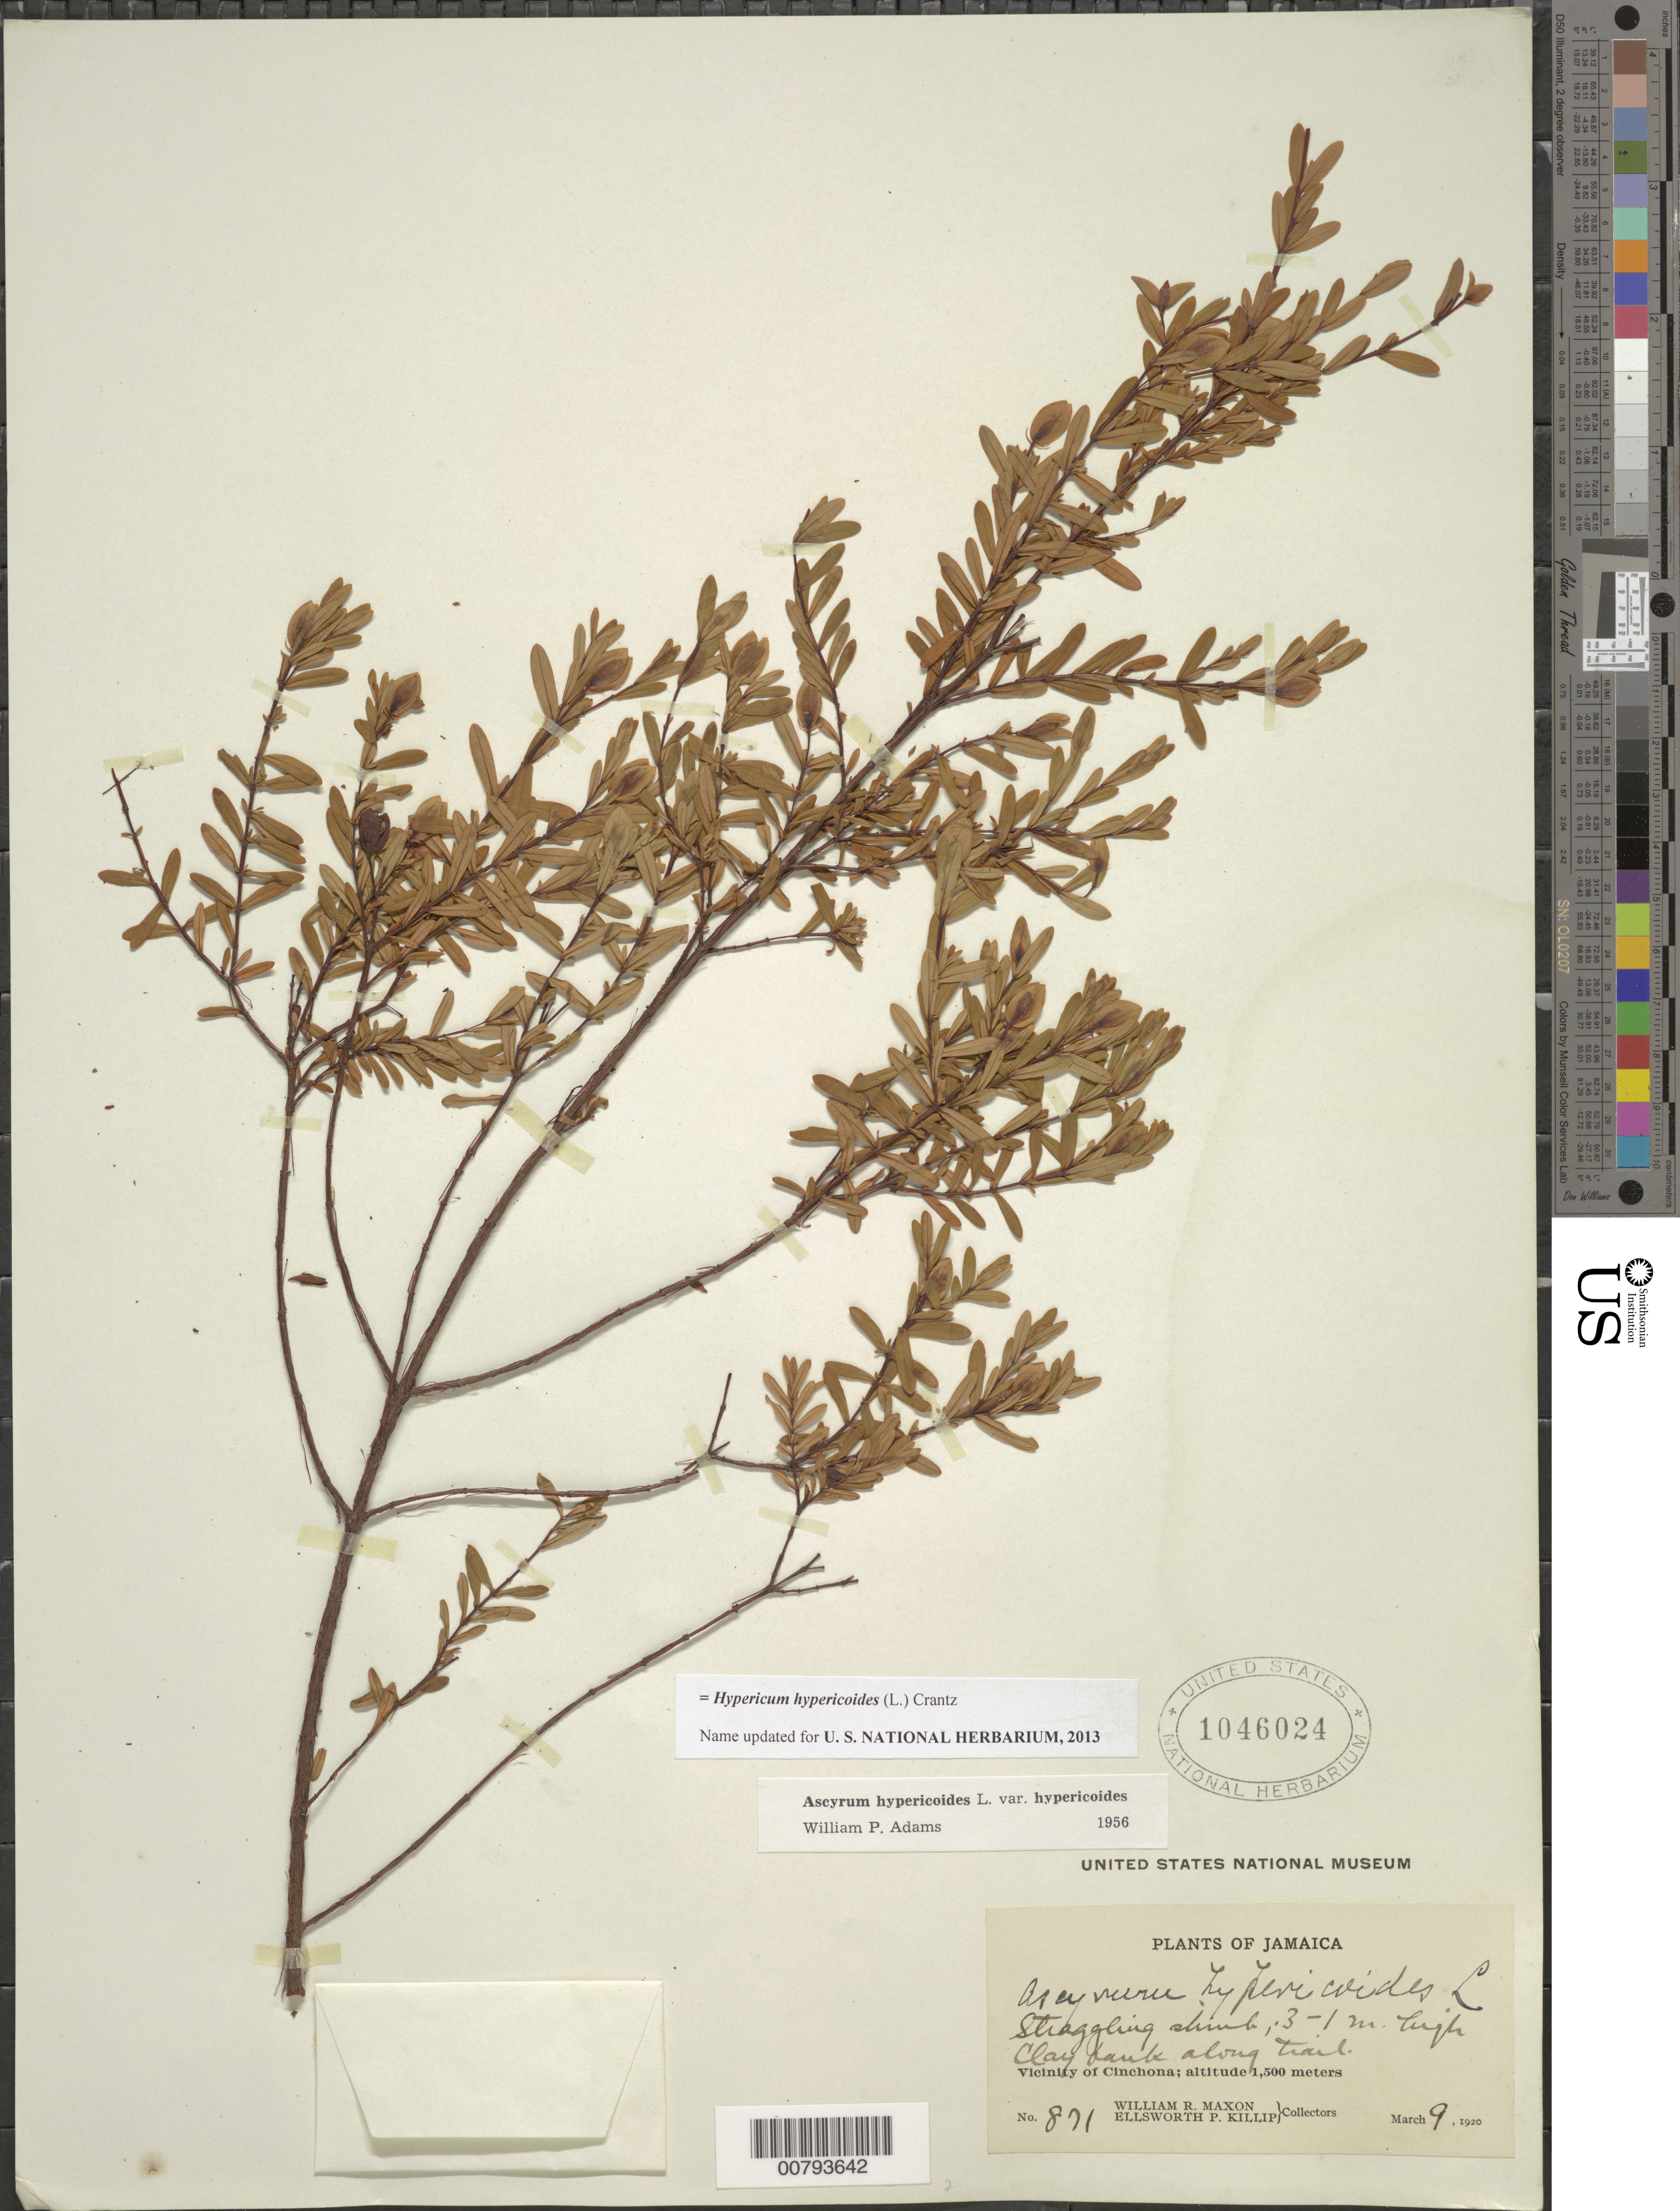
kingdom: Plantae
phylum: Tracheophyta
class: Magnoliopsida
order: Malpighiales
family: Hypericaceae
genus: Hypericum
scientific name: Hypericum hypericoides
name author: (L.) Crantz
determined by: Adams, W. P.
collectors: W. R. Maxon & E. P. Killip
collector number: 871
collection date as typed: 09 Mar 1920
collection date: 1920-03-09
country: Jamaica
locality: Vicinity of Cinchona, along trail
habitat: Clay bank along trail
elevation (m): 1500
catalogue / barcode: US 1046024